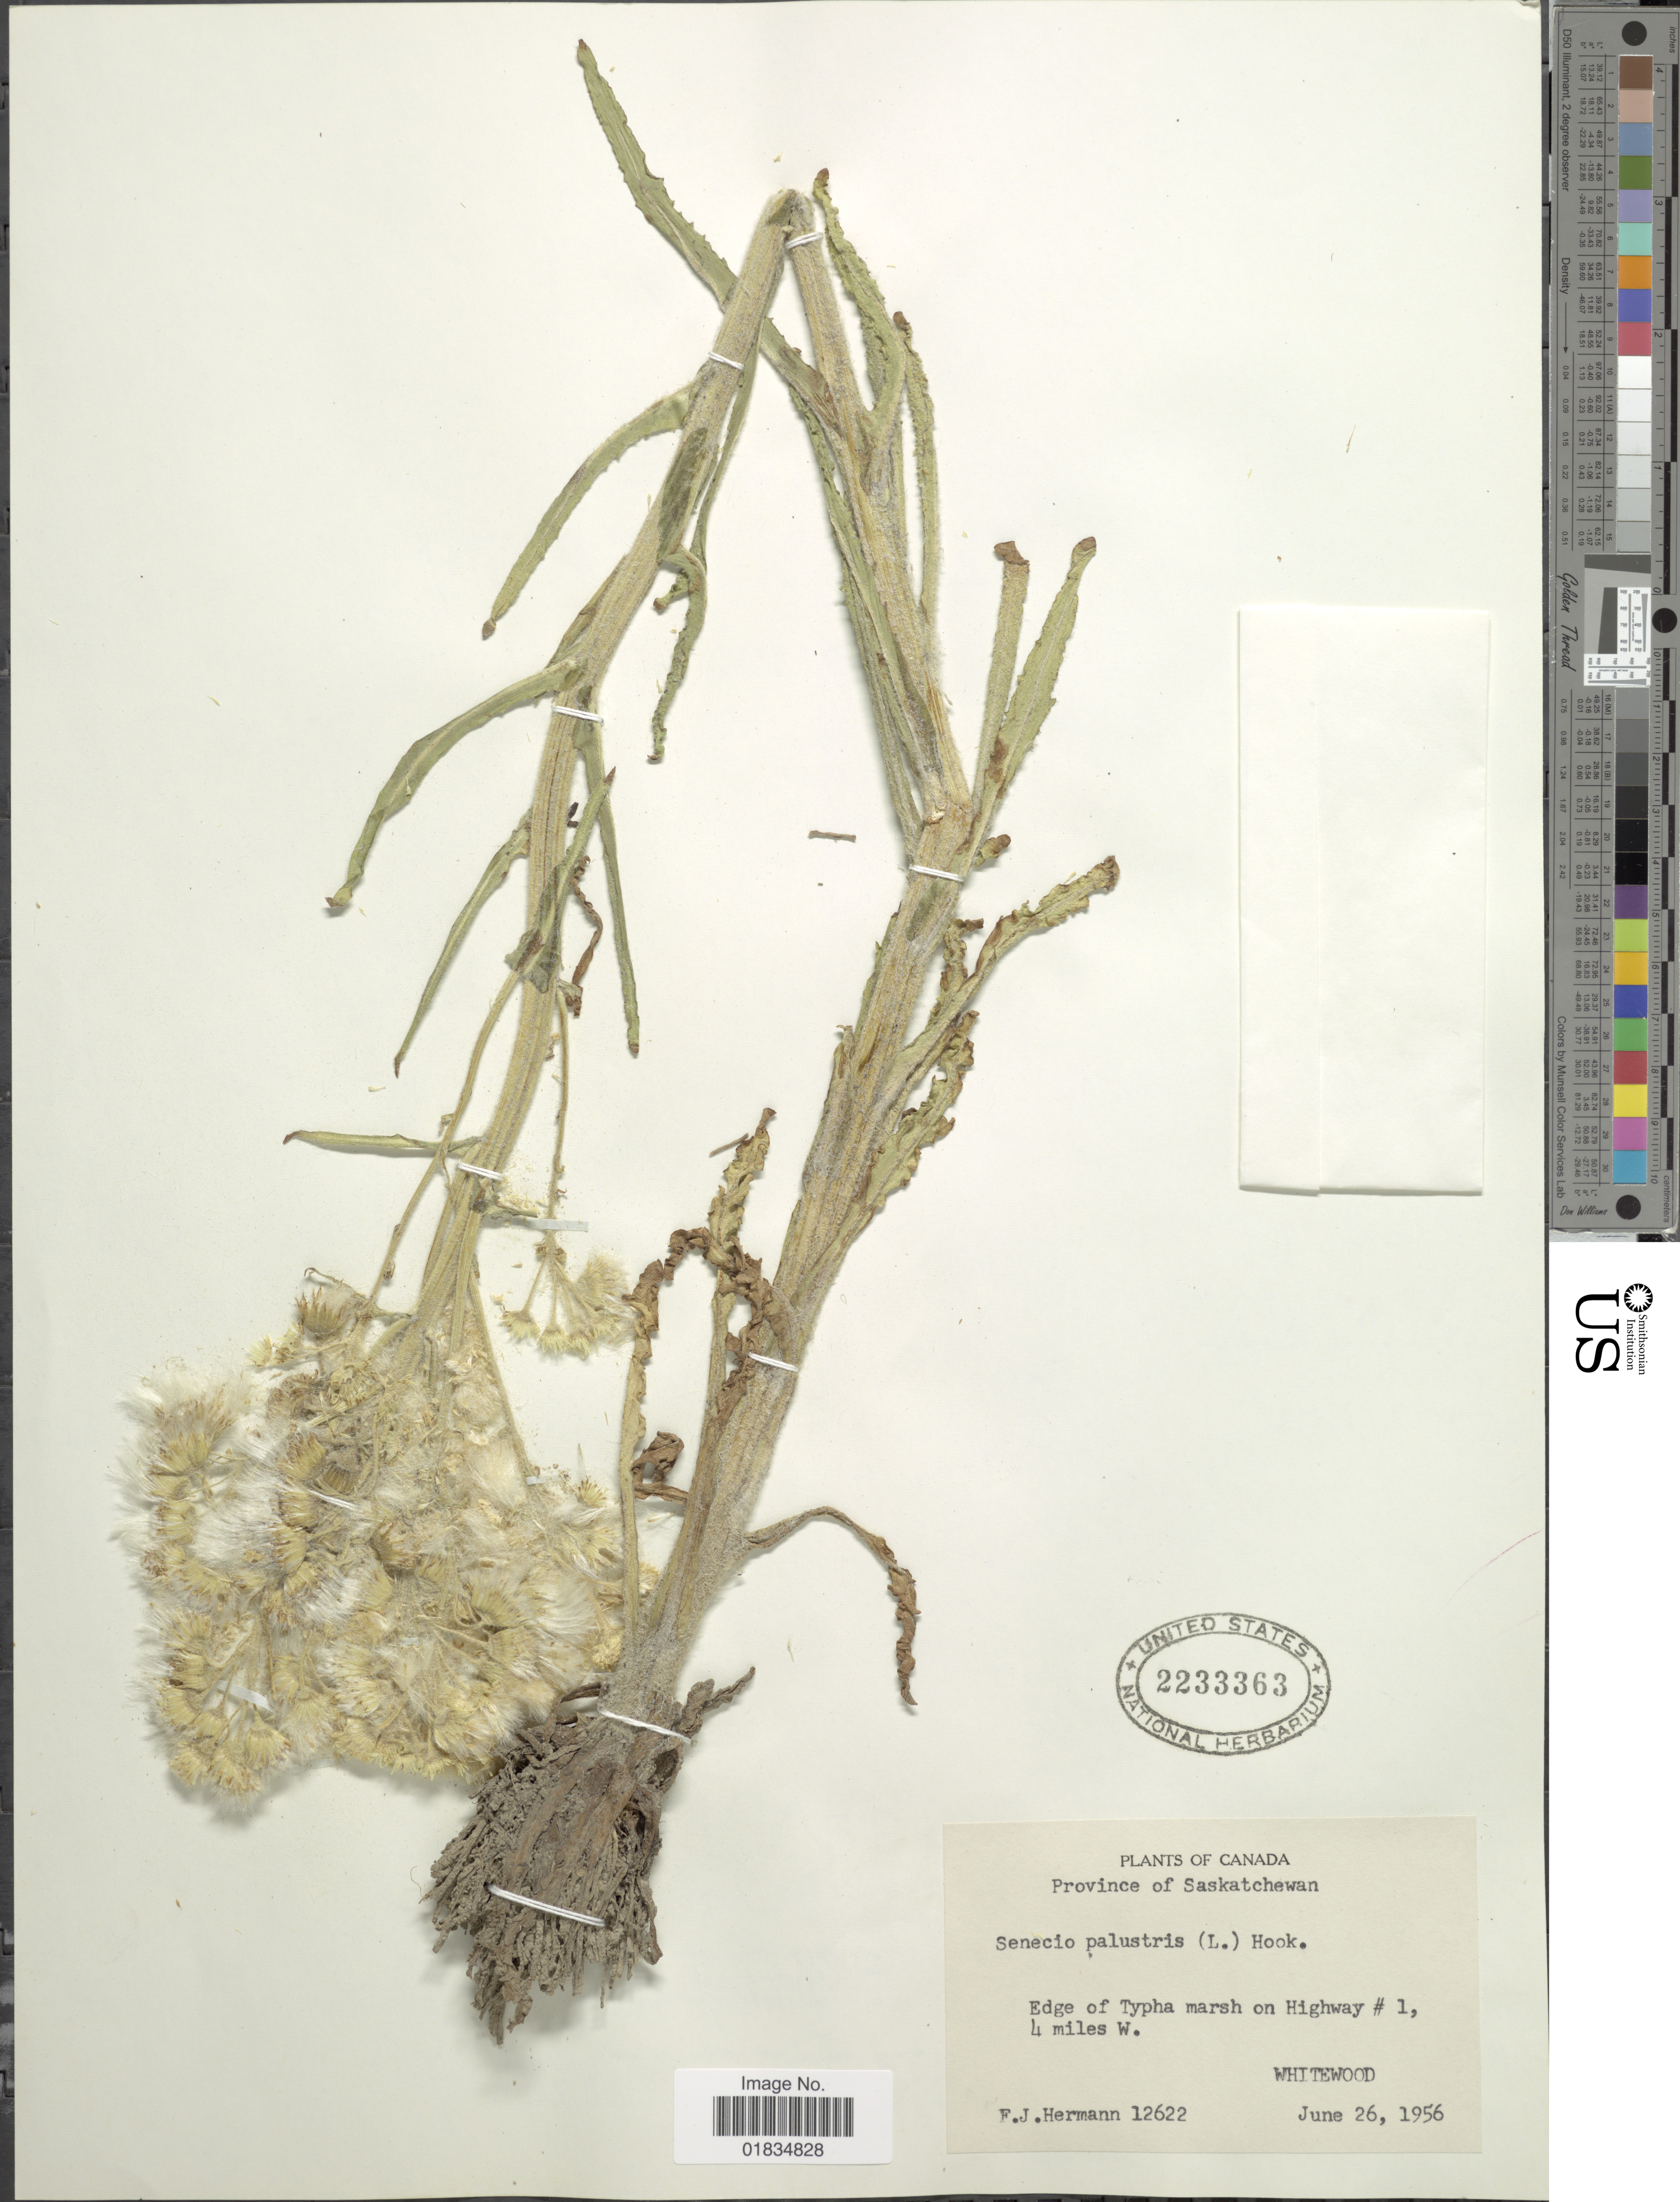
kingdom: Plantae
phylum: Tracheophyta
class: Magnoliopsida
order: Asterales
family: Asteraceae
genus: Tephroseris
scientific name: Tephroseris palustris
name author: (L.) Rchb.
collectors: F. J. Hermann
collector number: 12622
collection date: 1956-06-26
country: Canada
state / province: Saskatchewan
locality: Edge of Typha marsh on Highway #1, 4 miles W. Whitewood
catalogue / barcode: US 2233363